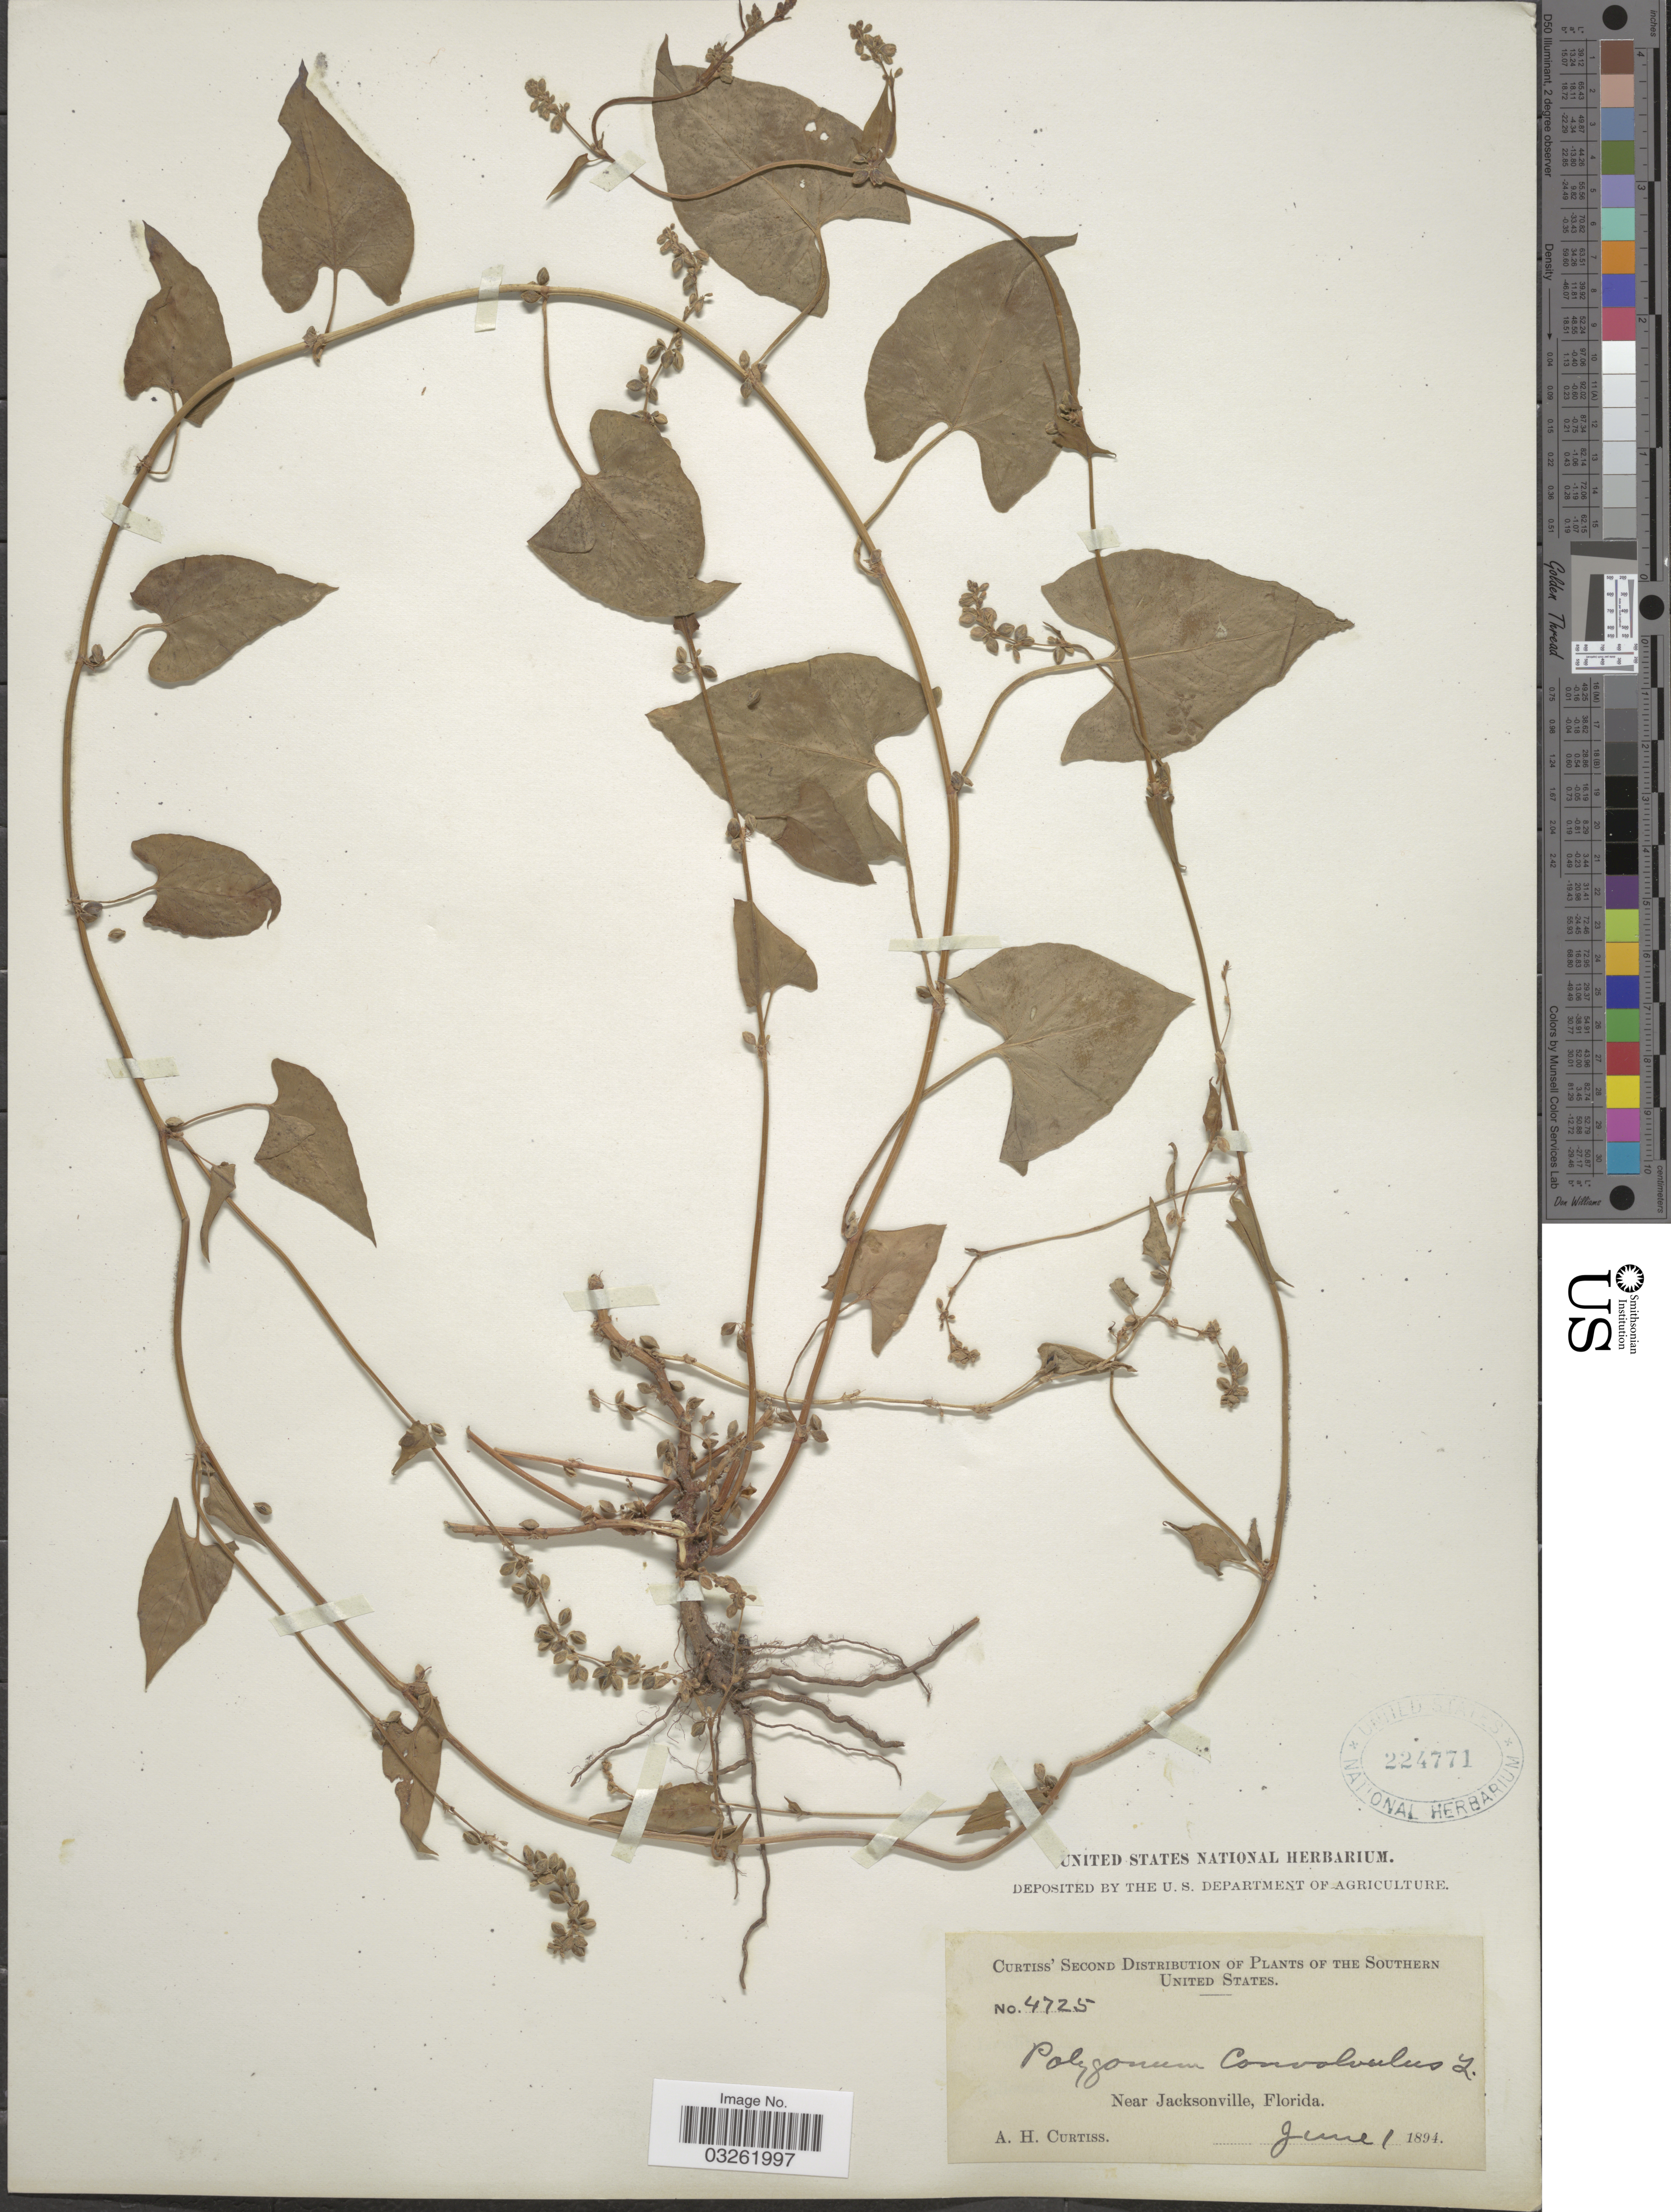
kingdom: Plantae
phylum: Tracheophyta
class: Magnoliopsida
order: Caryophyllales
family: Polygonaceae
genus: Fallopia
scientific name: Fallopia convolvulus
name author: (L.) Á. Löve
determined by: Strong, M. T., (US), Smithsonian Institution - National Museum of Natural History (UNITED STATES)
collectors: A. H. Curtiss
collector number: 4725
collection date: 1894-06-01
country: United States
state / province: Florida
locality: Southern United States. Near Jacksonville.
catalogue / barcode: US 224771